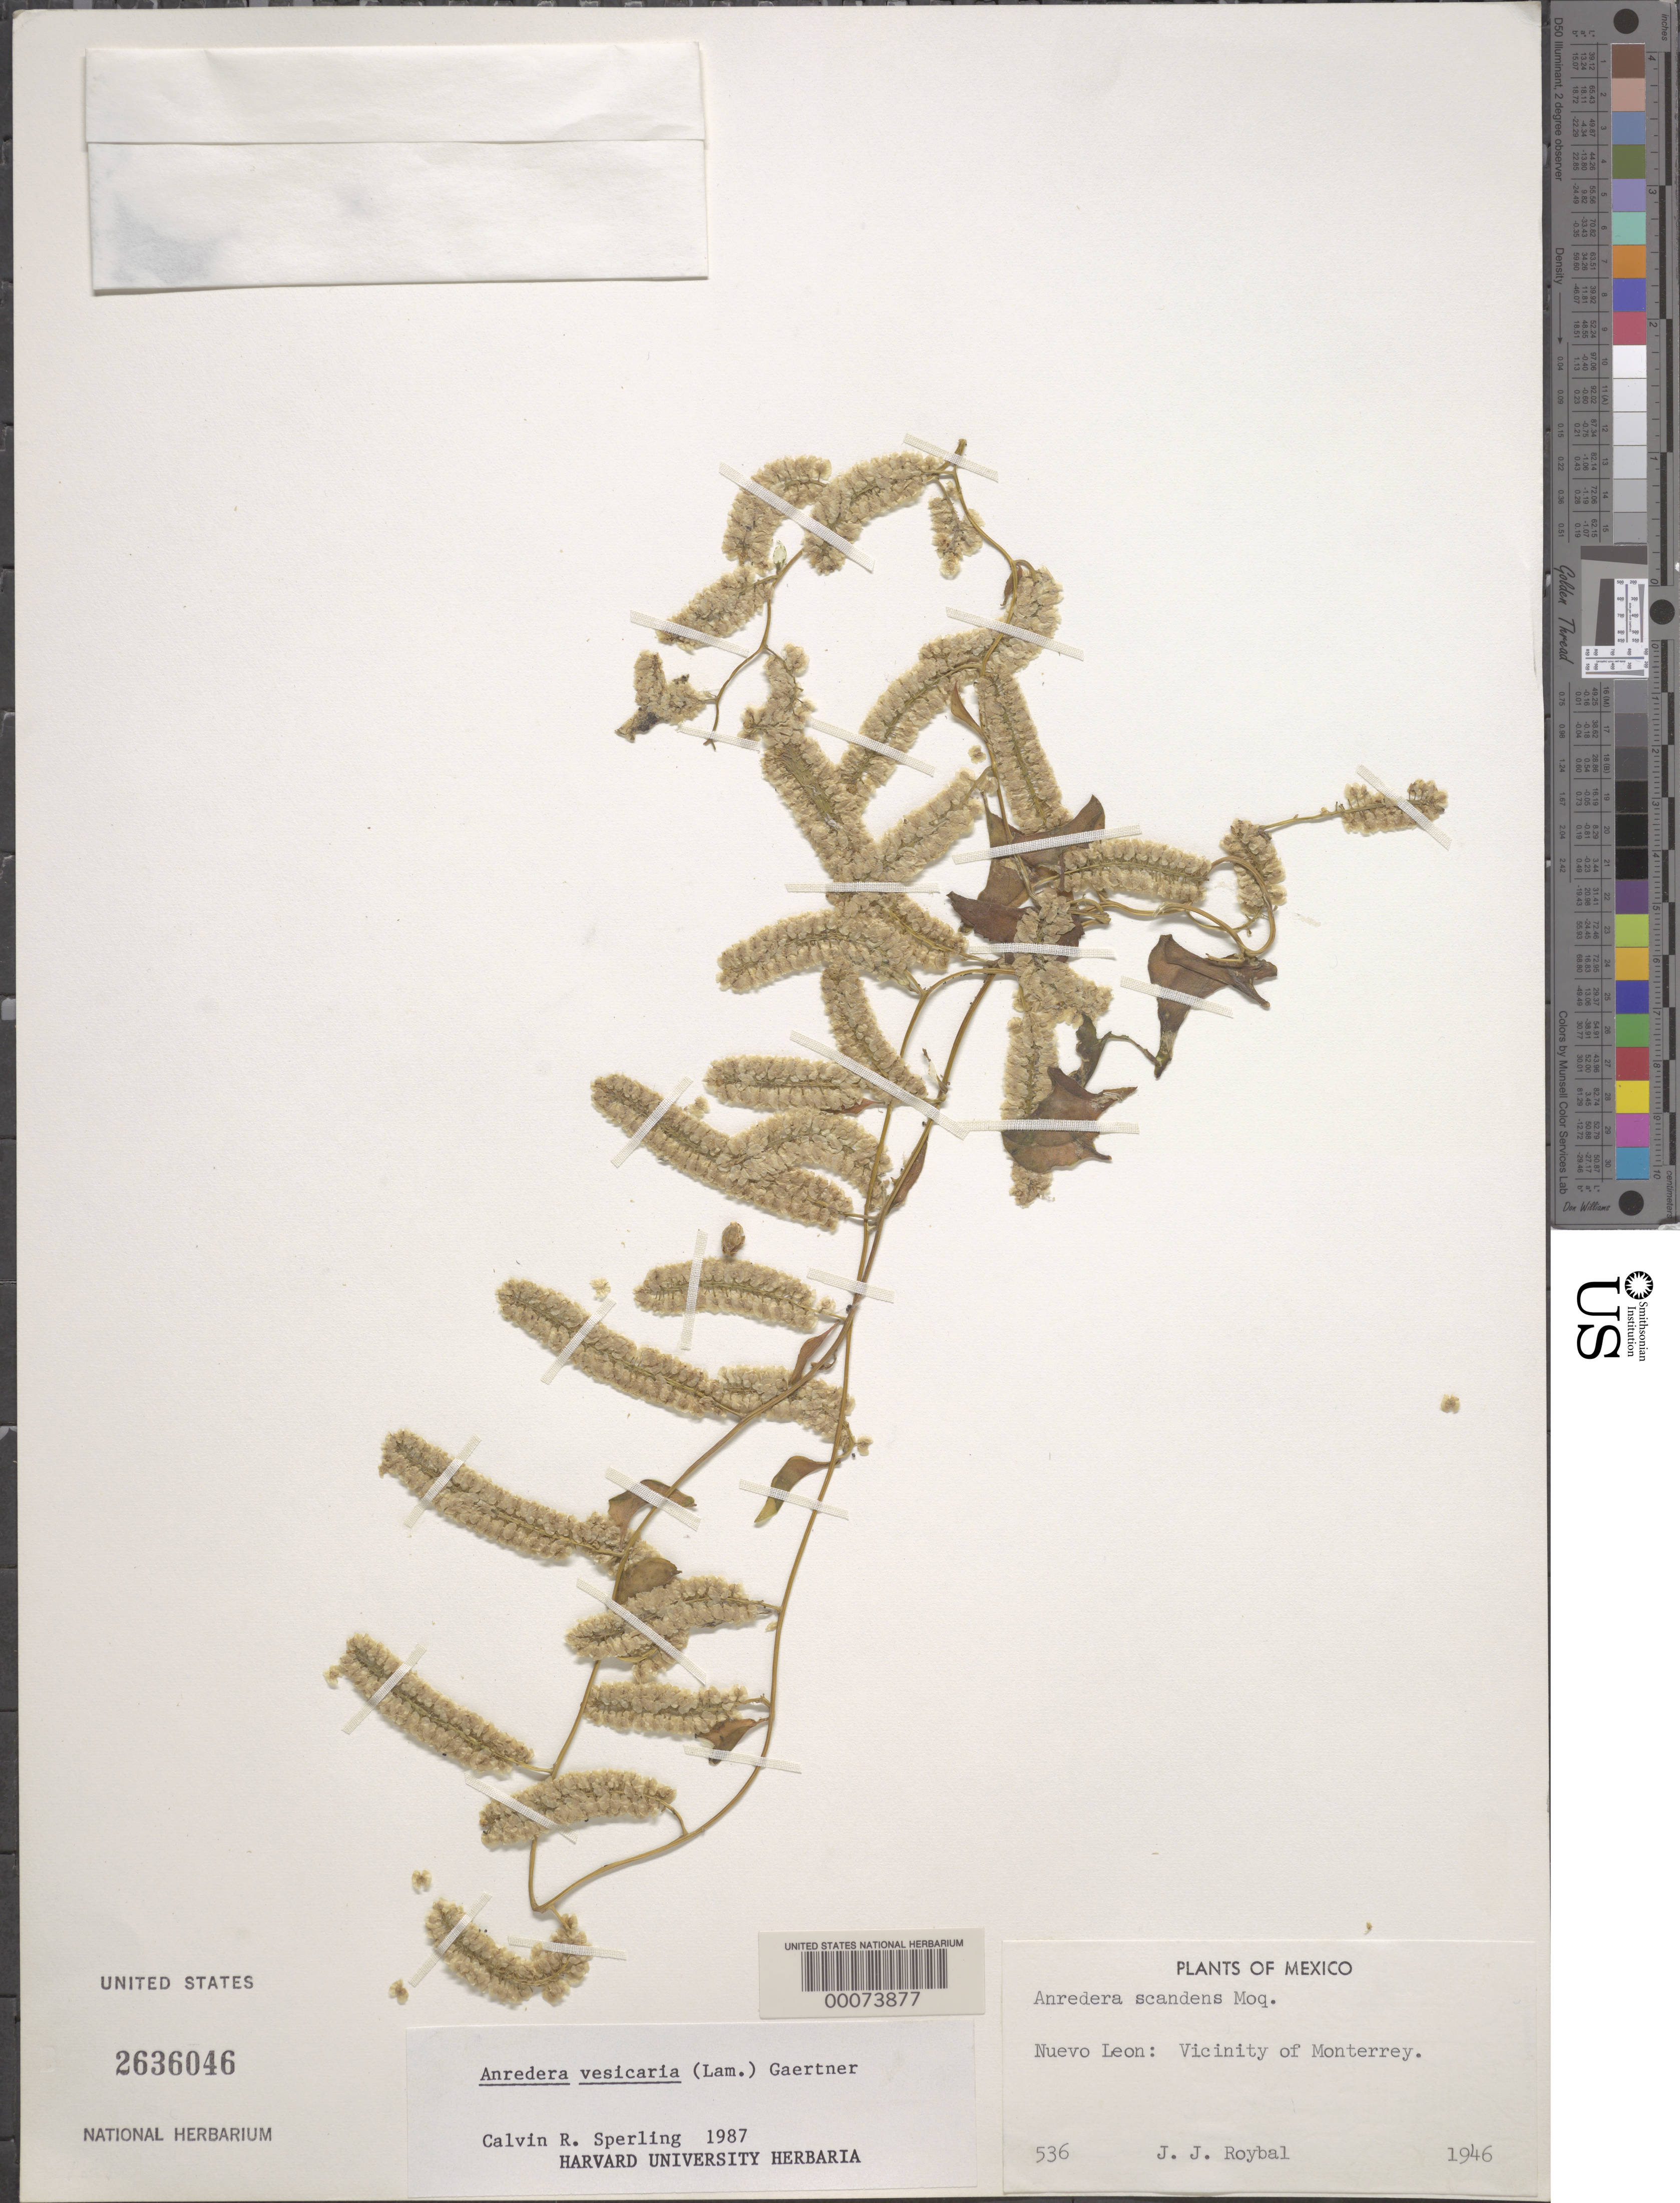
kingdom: Plantae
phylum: Tracheophyta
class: Magnoliopsida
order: Caryophyllales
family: Basellaceae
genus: Anredera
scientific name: Anredera vesicaria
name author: (Lam.) C.F. Gaertn.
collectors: J. J. Roybal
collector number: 536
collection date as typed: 1946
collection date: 1946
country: Mexico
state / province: Nuevo León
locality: Vicinity of Monterrey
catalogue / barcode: US 2636046